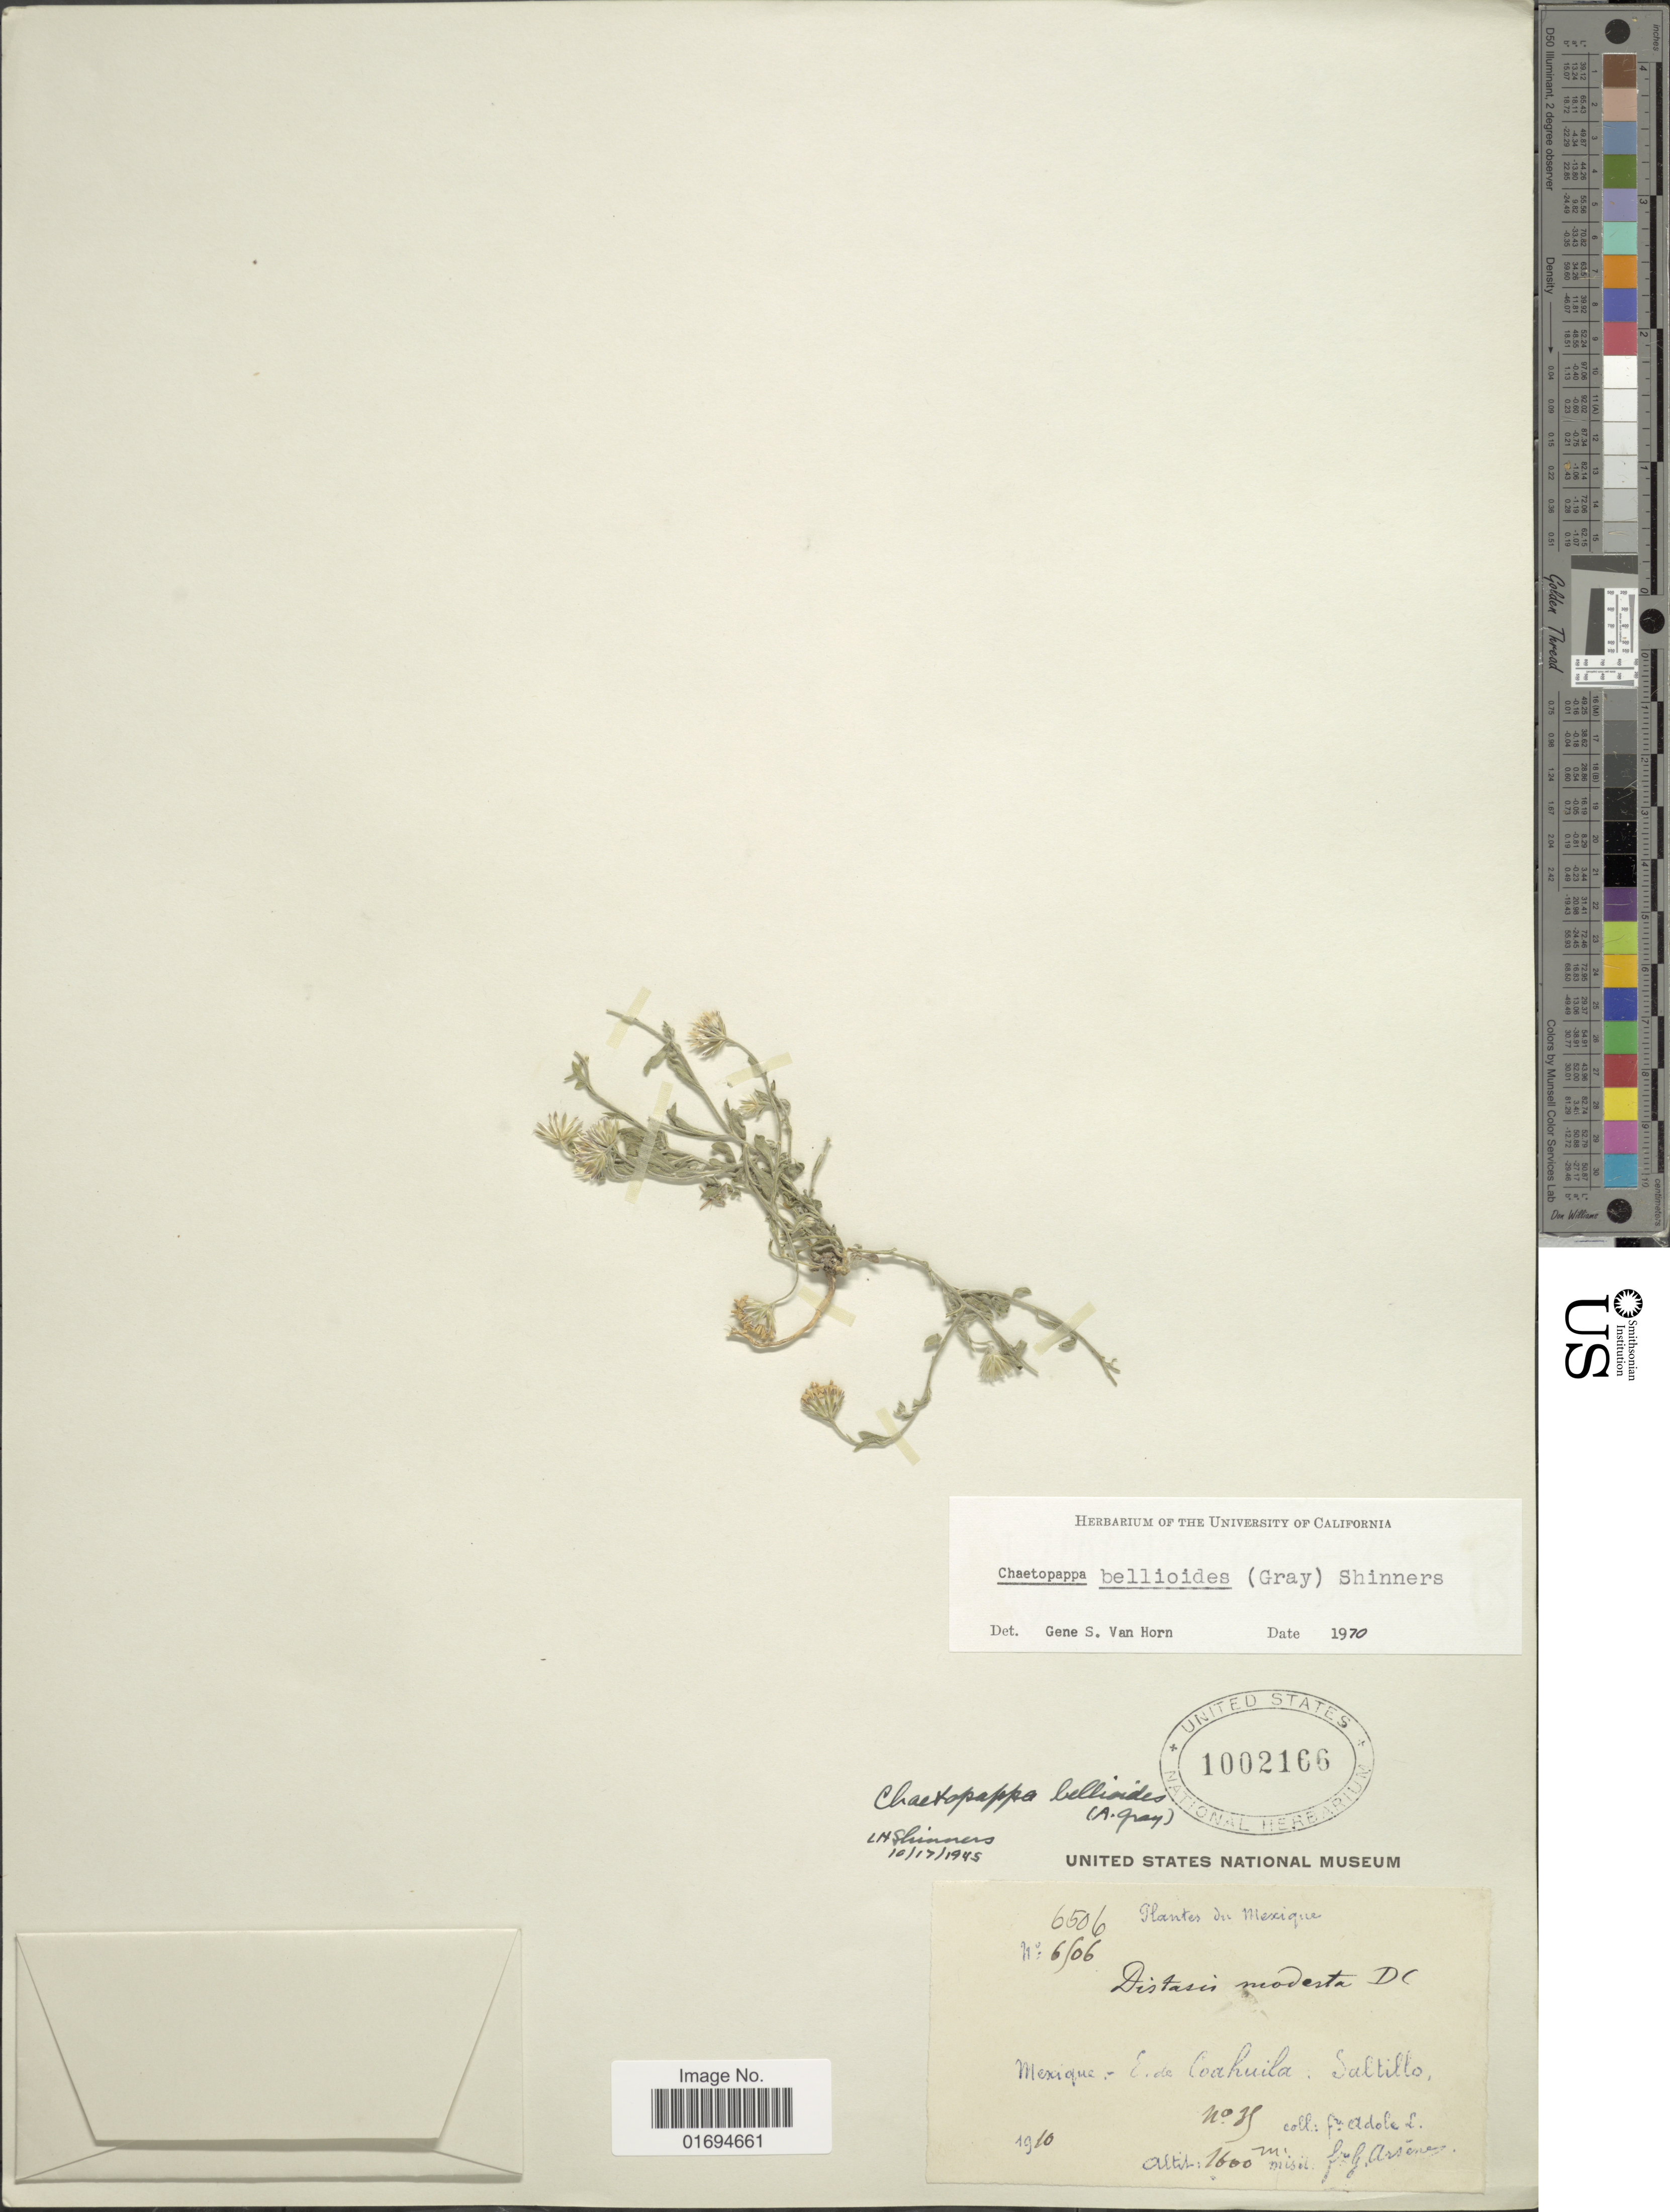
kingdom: Plantae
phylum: Tracheophyta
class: Magnoliopsida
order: Asterales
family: Asteraceae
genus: Chaetopappa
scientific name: Chaetopappa bellioides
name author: (A. Gray) Shinners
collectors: Bro. Adole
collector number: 6506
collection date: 1910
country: Mexico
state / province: Coahuila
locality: Mexique, E. de Coahuila, Saltillo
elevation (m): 1600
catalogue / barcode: US 1002166